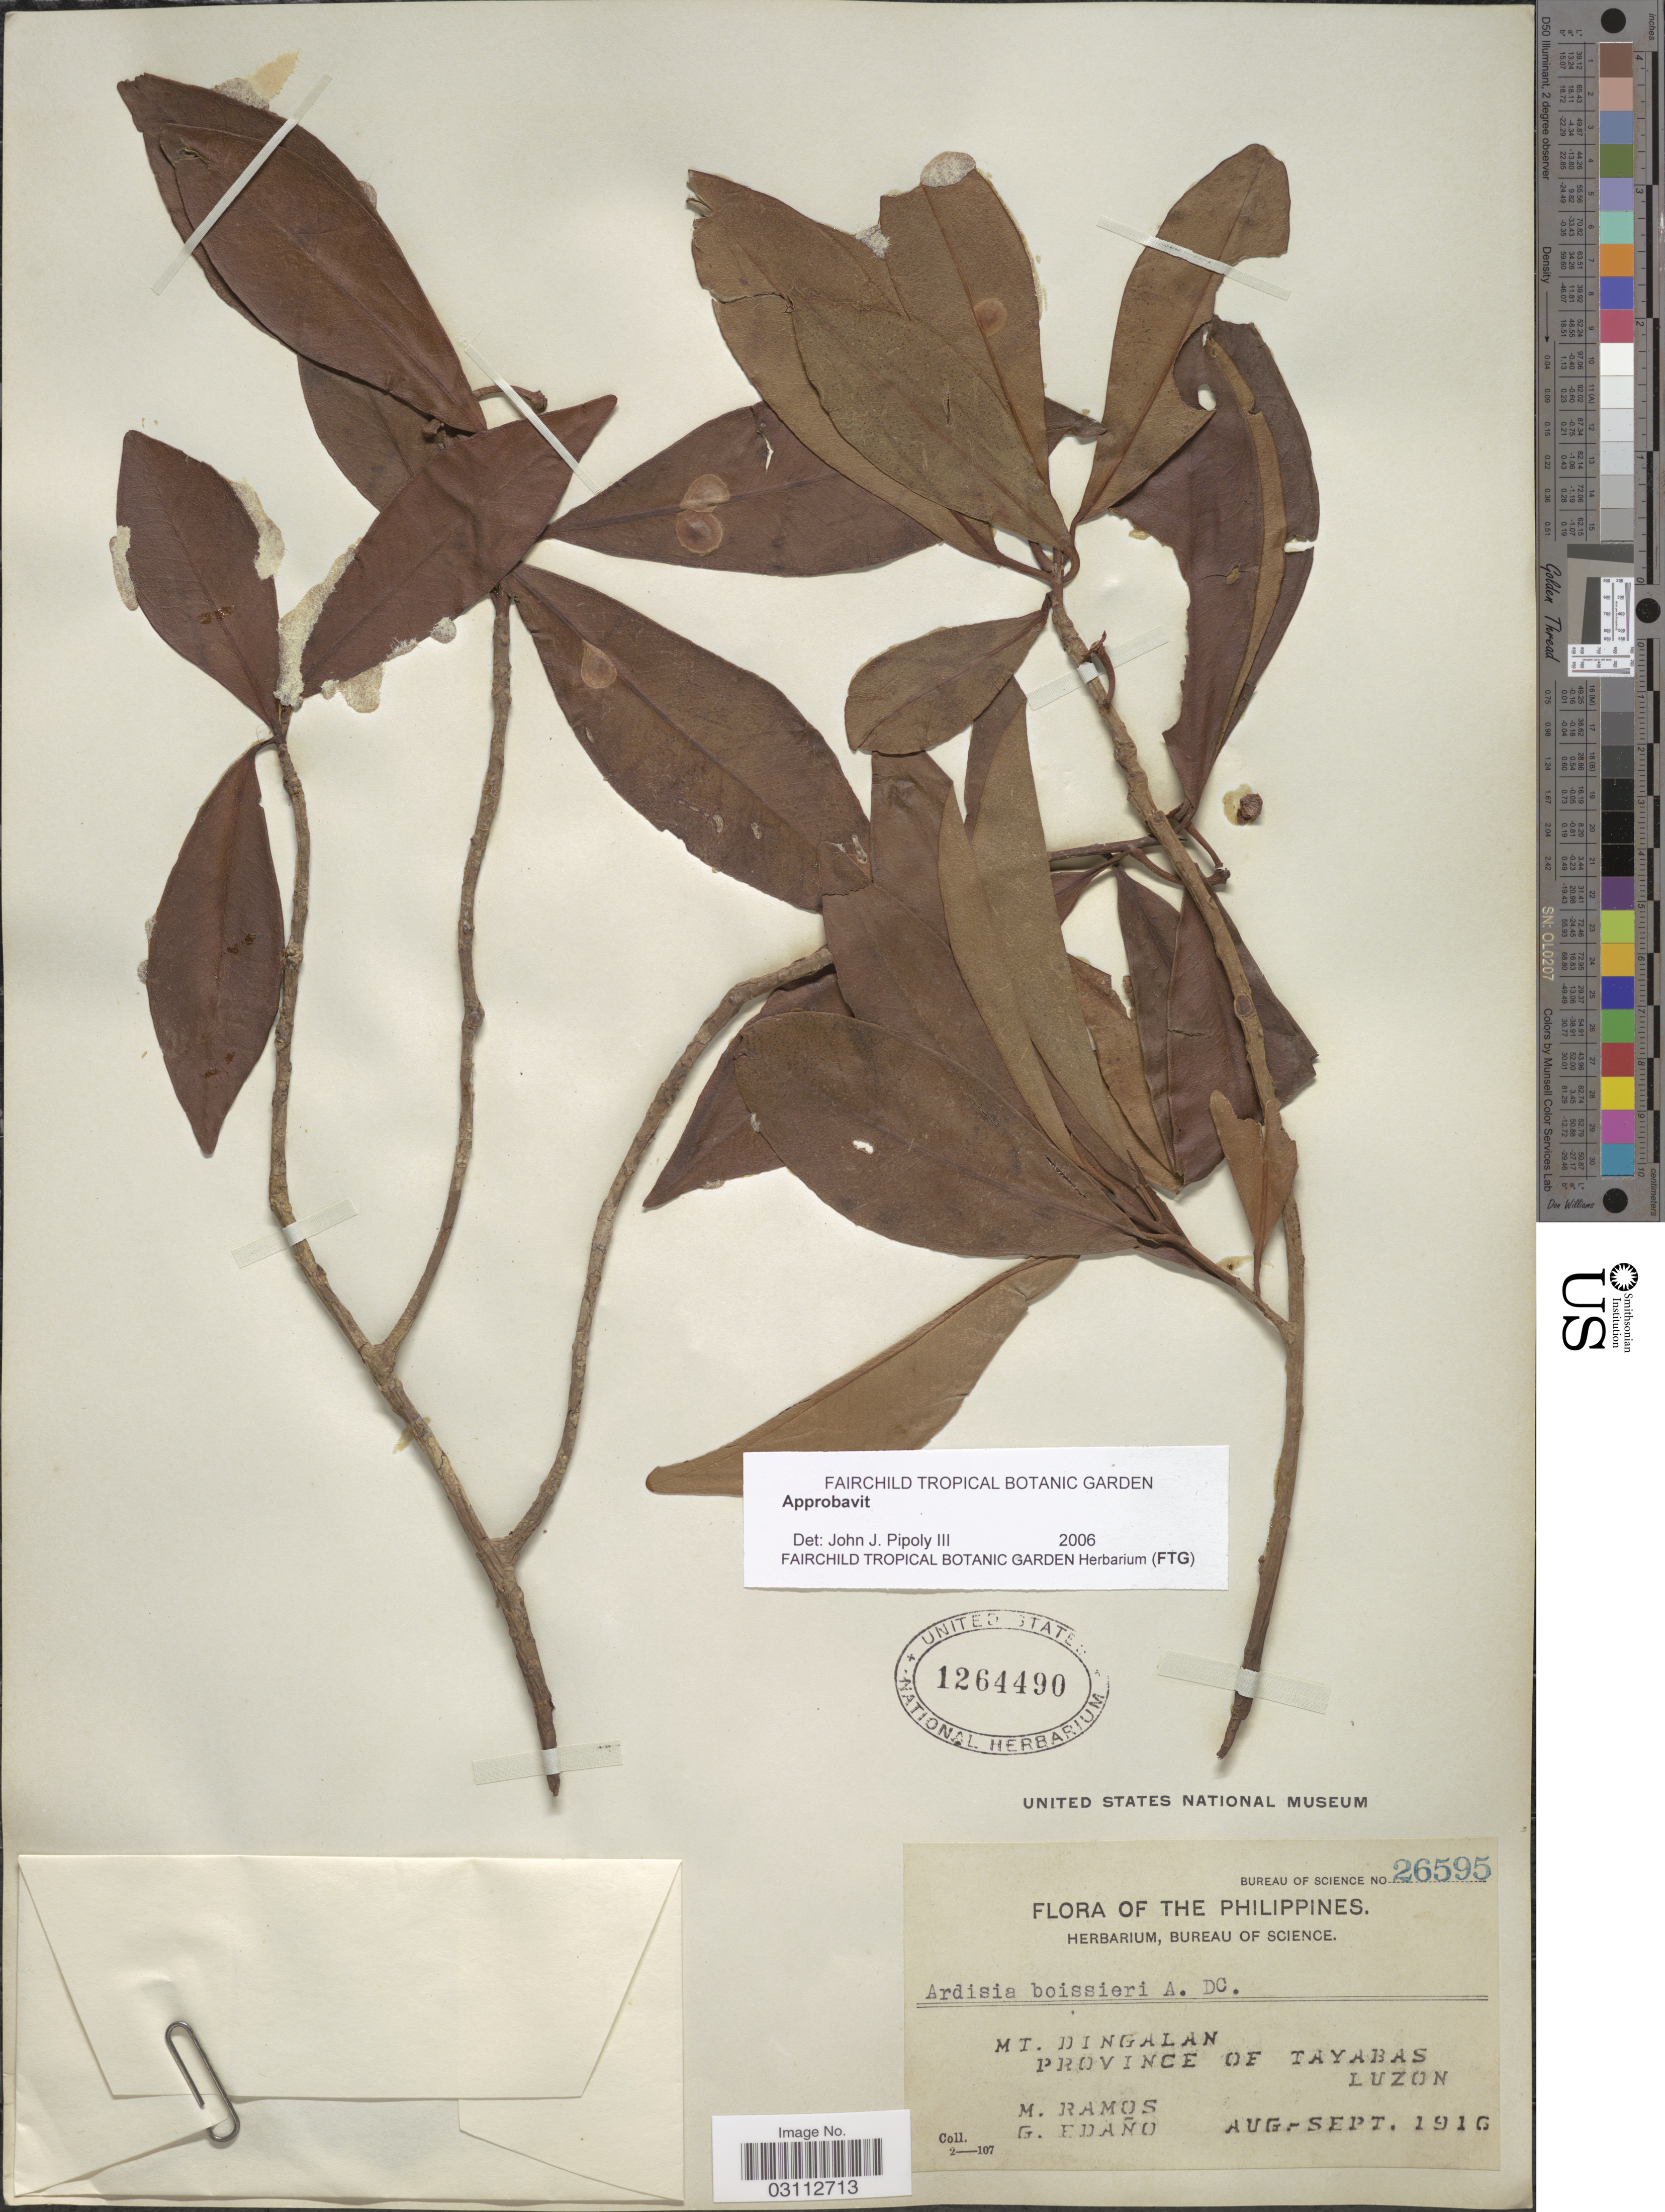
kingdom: Plantae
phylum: Tracheophyta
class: Magnoliopsida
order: Ericales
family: Primulaceae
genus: Ardisia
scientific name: Ardisia boissieri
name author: A. DC.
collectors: M. Ramos & G. Edaño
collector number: Bureau of science 26595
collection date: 1916-08/1916-09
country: Philippines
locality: Mt. Dingalan, Province of Tayabas, Luzon.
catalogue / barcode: US 1264490